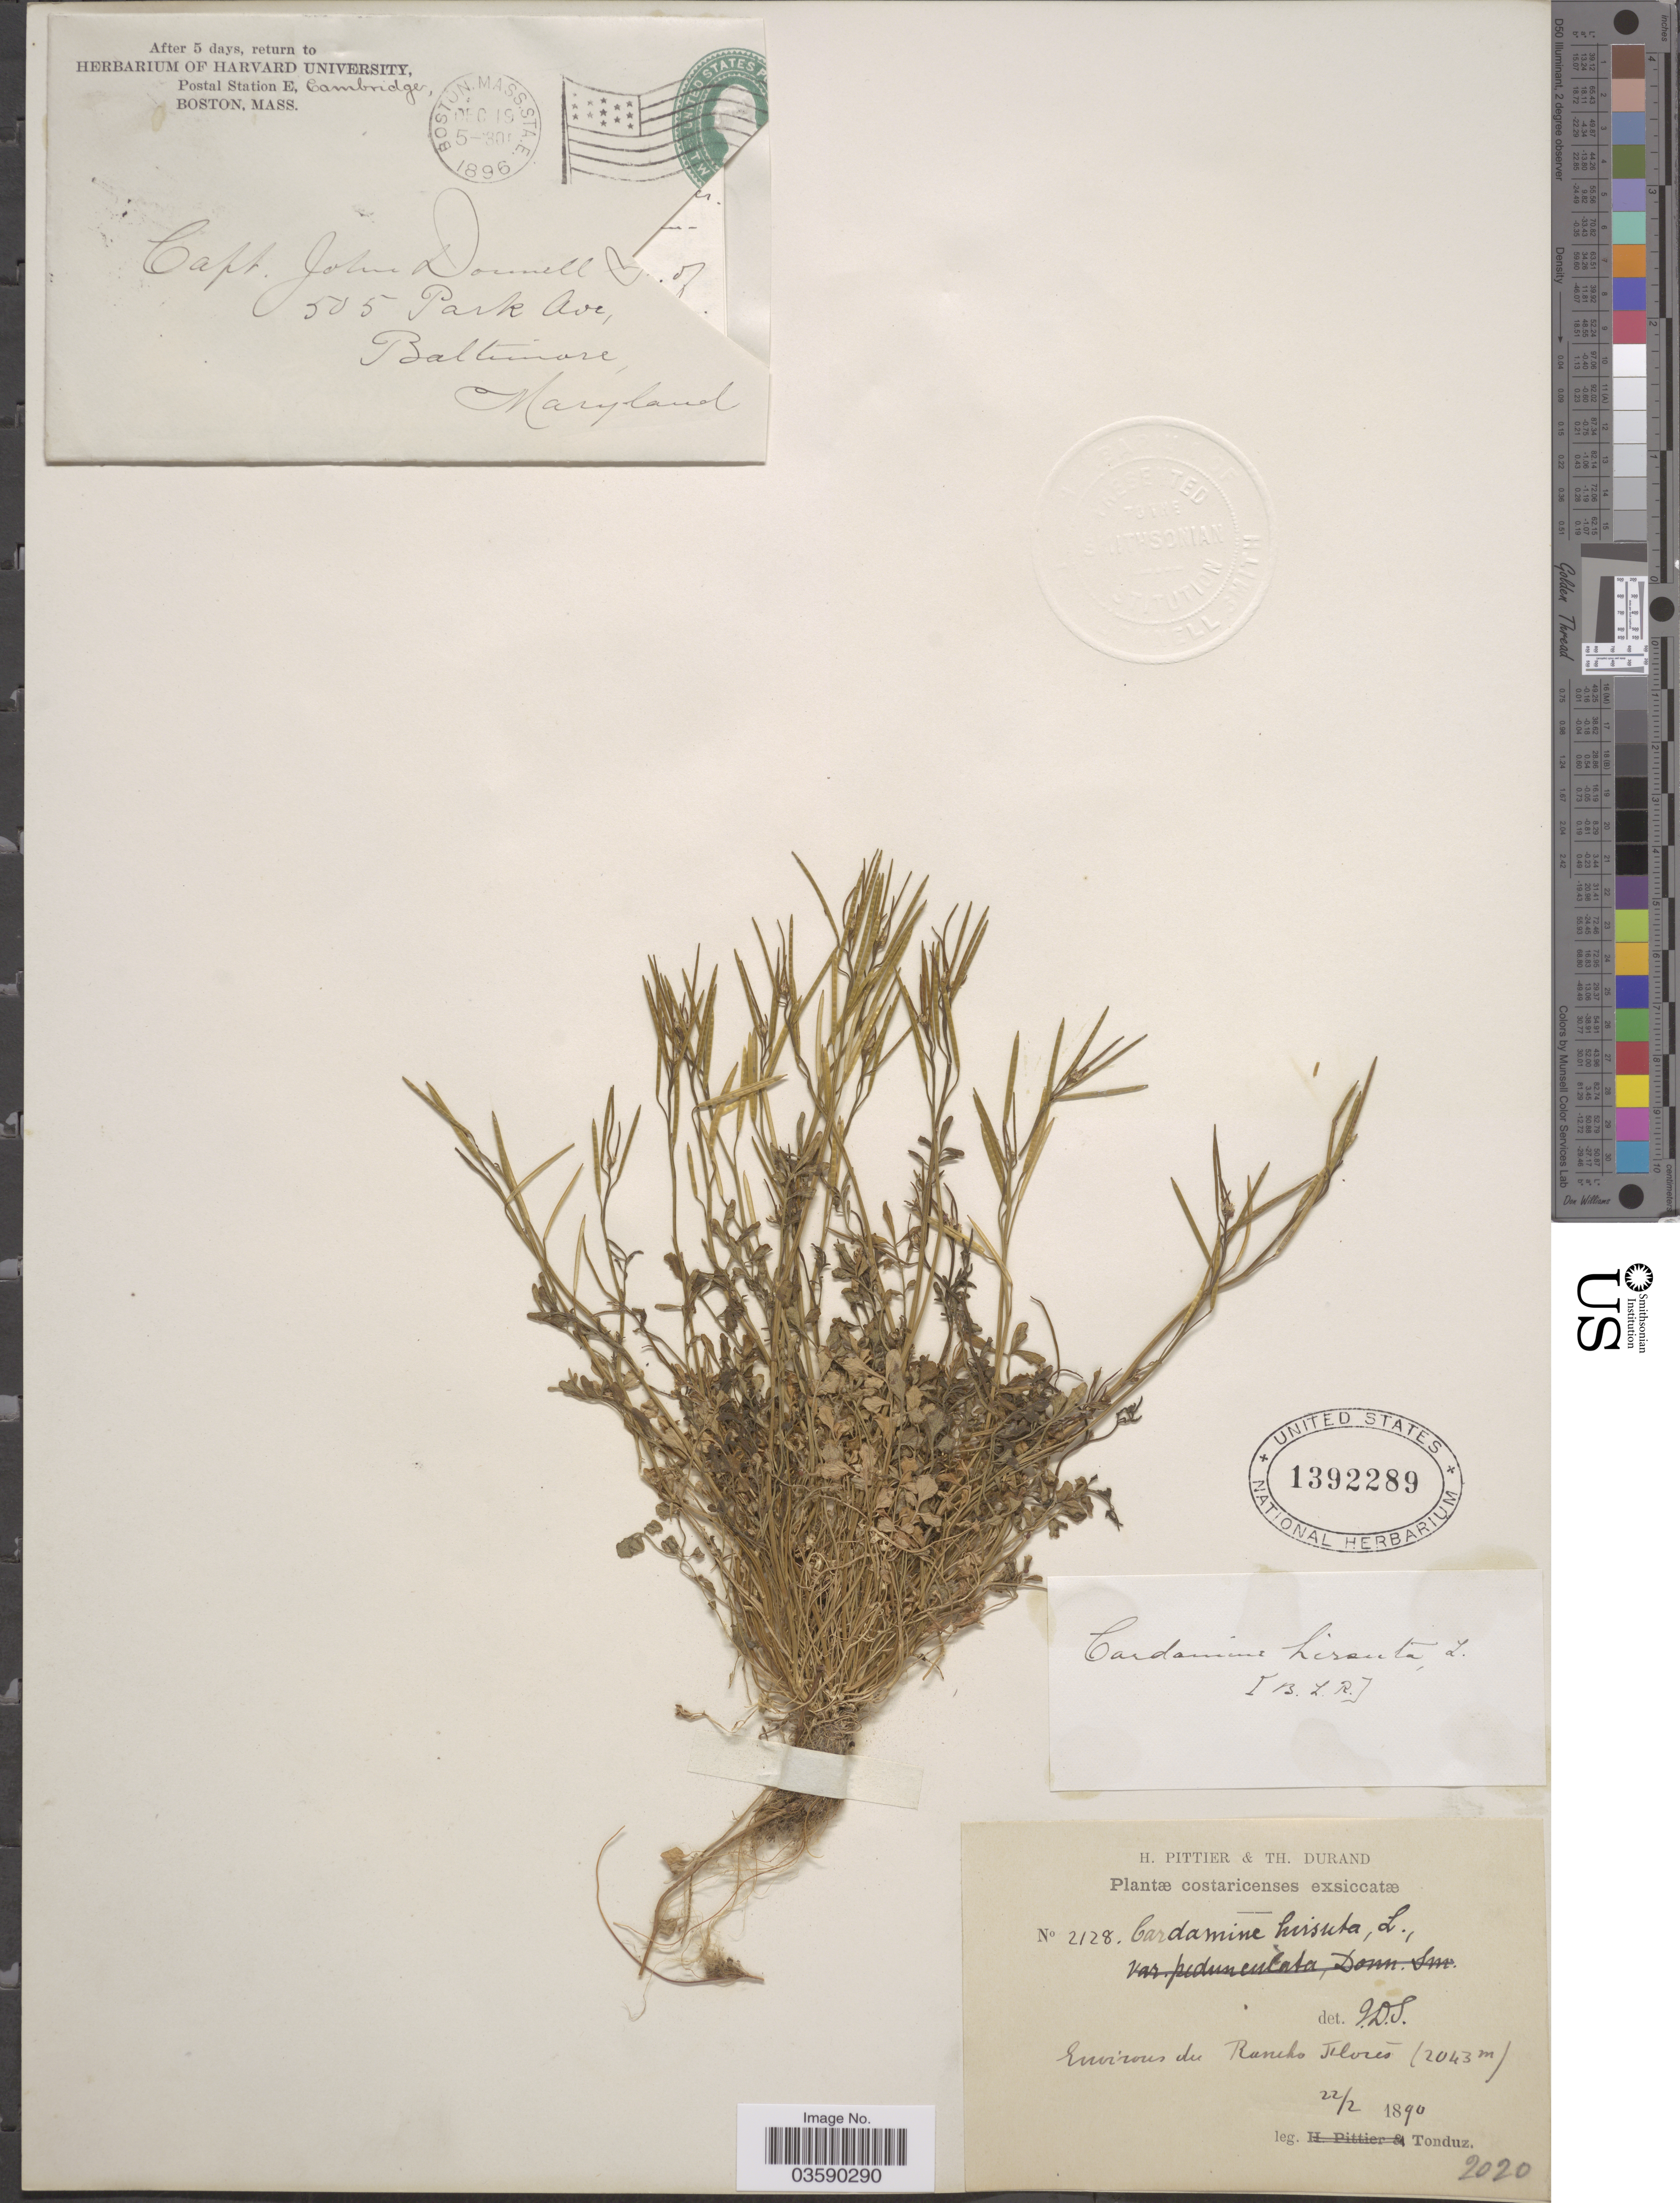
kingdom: Plantae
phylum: Tracheophyta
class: Magnoliopsida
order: Brassicales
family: Brassicaceae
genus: Cardamine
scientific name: Cardamine hirsuta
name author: L.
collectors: Tonduz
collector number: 2128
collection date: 1890-02-22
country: Costa Rica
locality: Costaricenses. Environs du Rancho Telorés.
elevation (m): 2043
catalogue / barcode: US 1392289